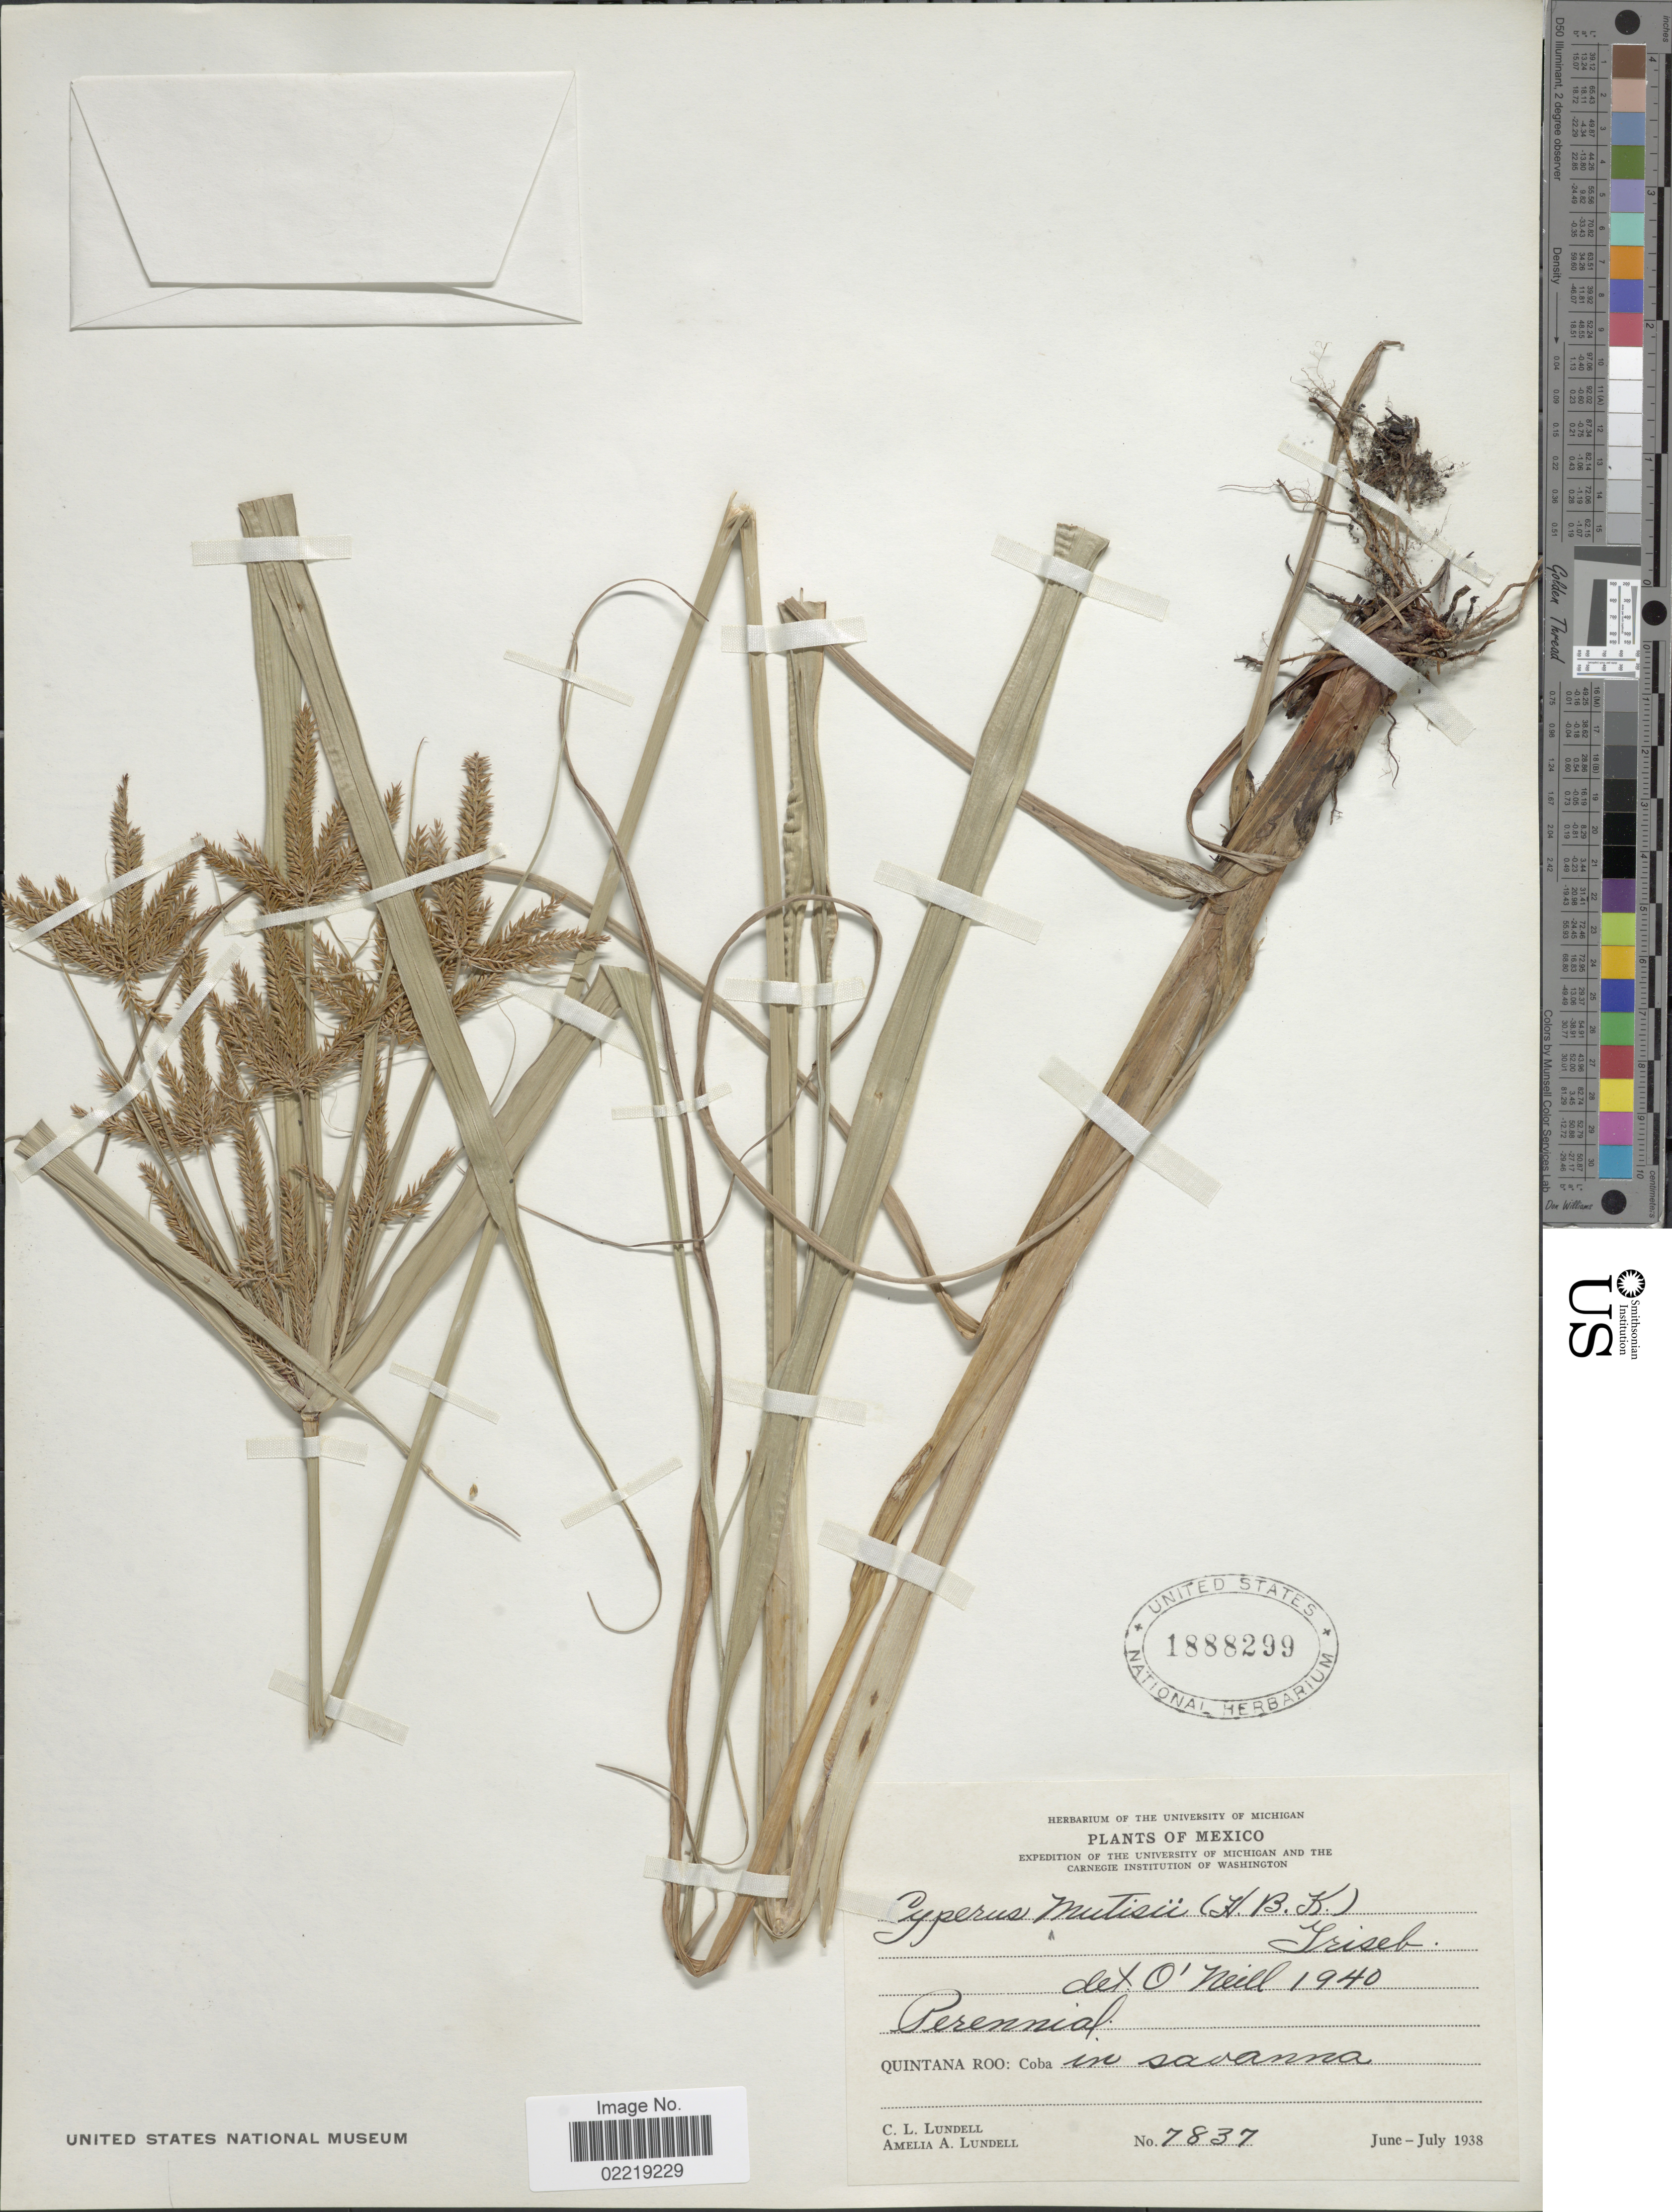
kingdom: Plantae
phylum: Tracheophyta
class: Liliopsida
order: Poales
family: Cyperaceae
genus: Cyperus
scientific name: Cyperus mutisii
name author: (Kunth) Andersson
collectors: C. L. Lundell & A. A. Lundell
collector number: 7837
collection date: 1938-06/1938-07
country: Mexico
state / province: Quintana Roo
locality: Quintana Roo: Coba, in savanna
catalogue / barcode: US 1888299